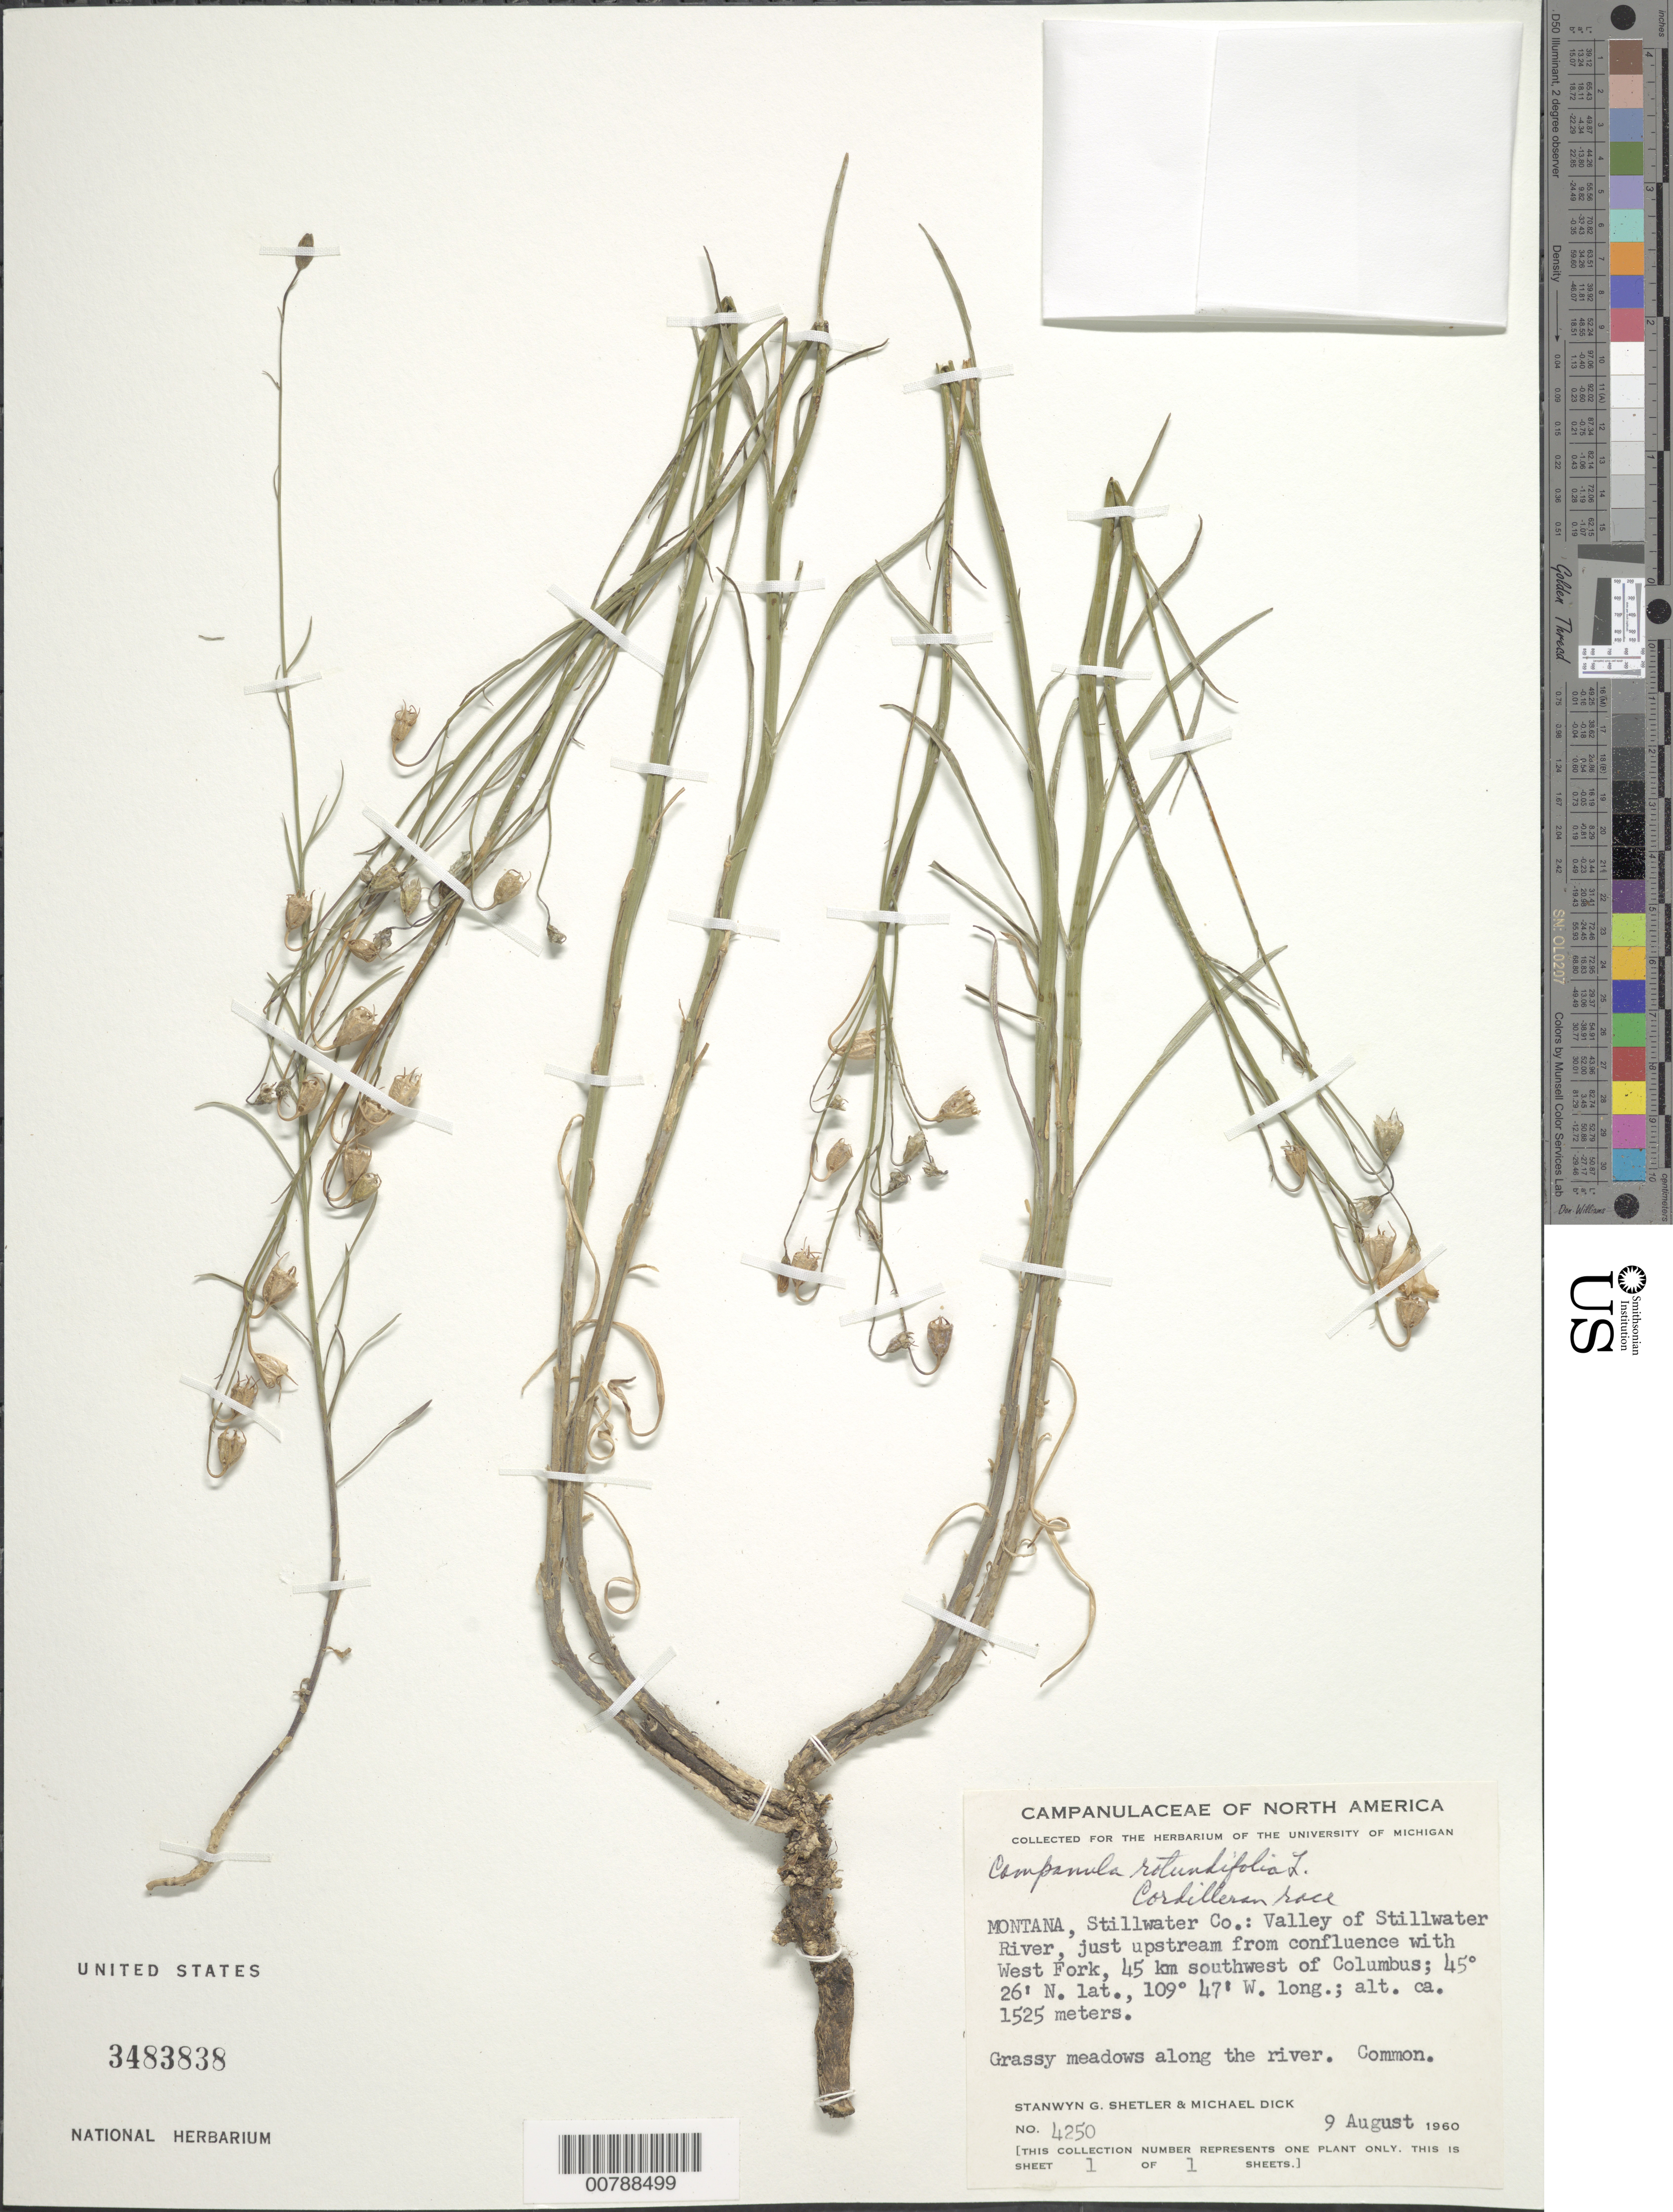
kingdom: Plantae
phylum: Tracheophyta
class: Magnoliopsida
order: Asterales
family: Campanulaceae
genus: Campanula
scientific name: Campanula rotundifolia L. Cordilleran race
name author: L.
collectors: S. Shetler & M. Dick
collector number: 4250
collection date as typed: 9 August 1960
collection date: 1960-08-09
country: United States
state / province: Montana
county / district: Stillwater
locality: Valley of Stillwater River, just upstream from confluence with West Fork, 45 km southwest of Columbus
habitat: Grassy meadows along the river.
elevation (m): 1525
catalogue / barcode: US 3483838